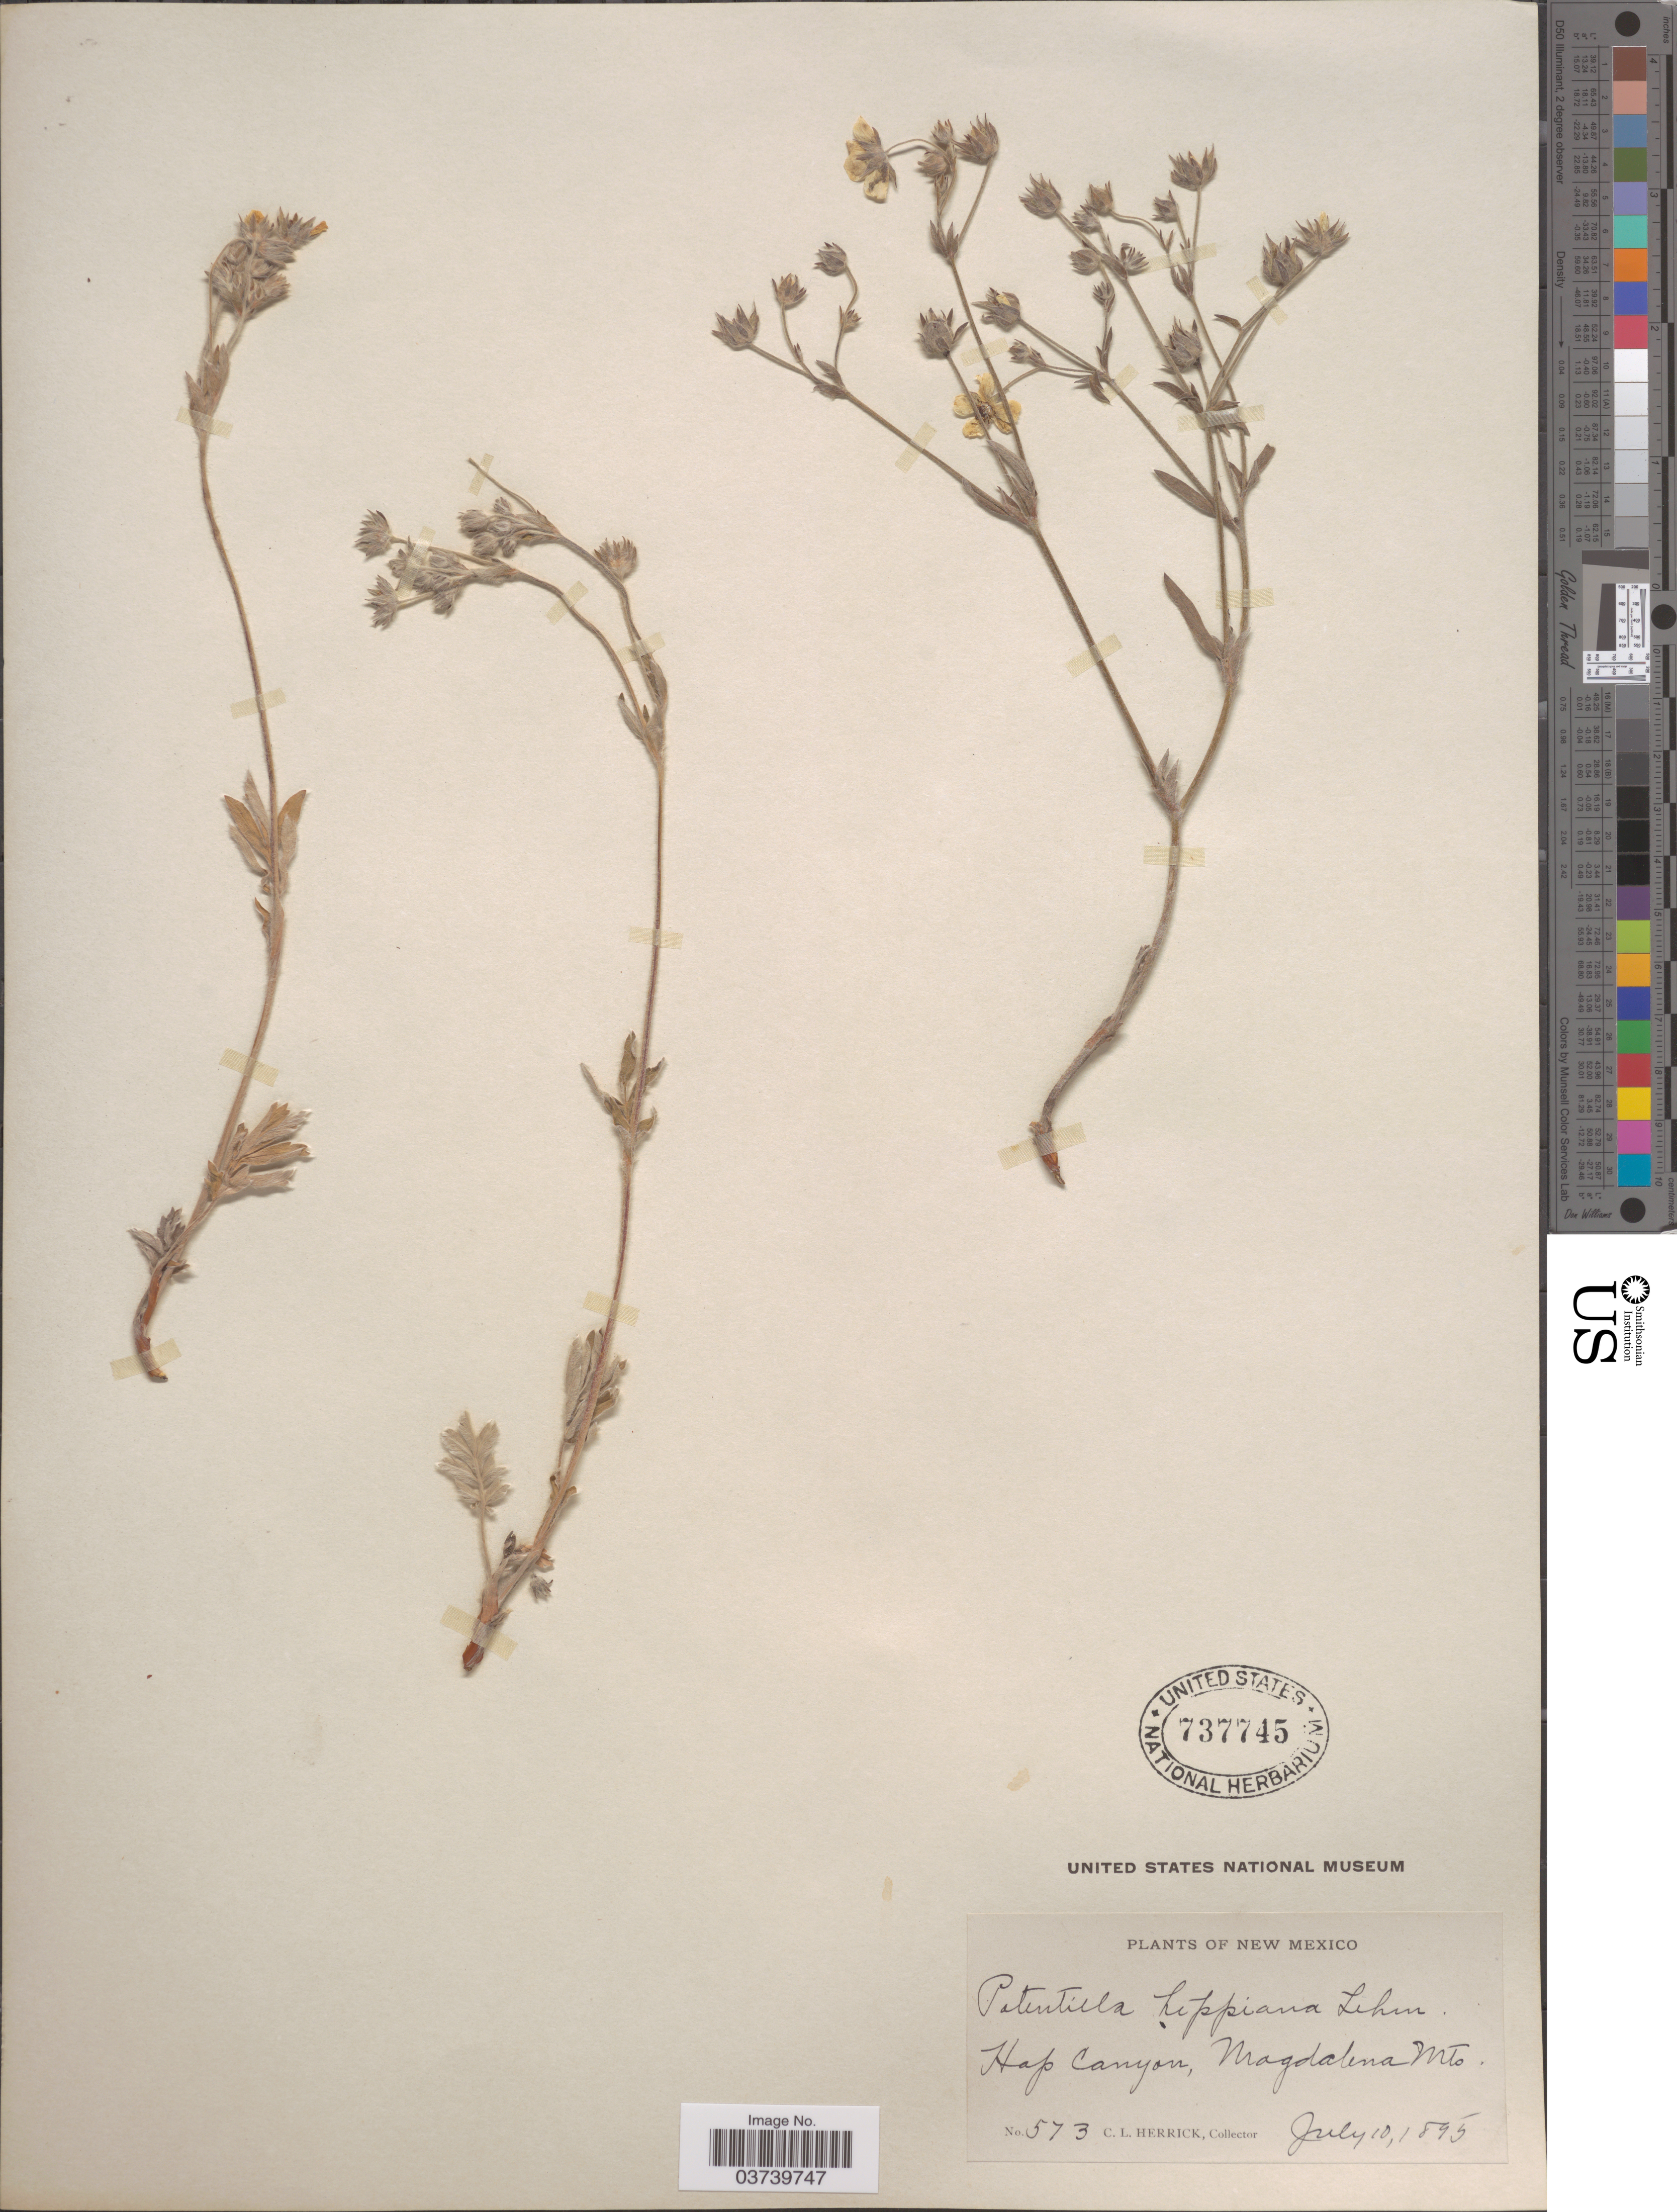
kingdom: Plantae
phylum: Tracheophyta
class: Magnoliopsida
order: Rosales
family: Rosaceae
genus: Potentilla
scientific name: Potentilla hippiana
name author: Lehm.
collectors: C. Herrick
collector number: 573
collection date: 1895-07-10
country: United States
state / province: New Mexico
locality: Hap Canyon, Magdalena Mts.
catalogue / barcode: US 737745